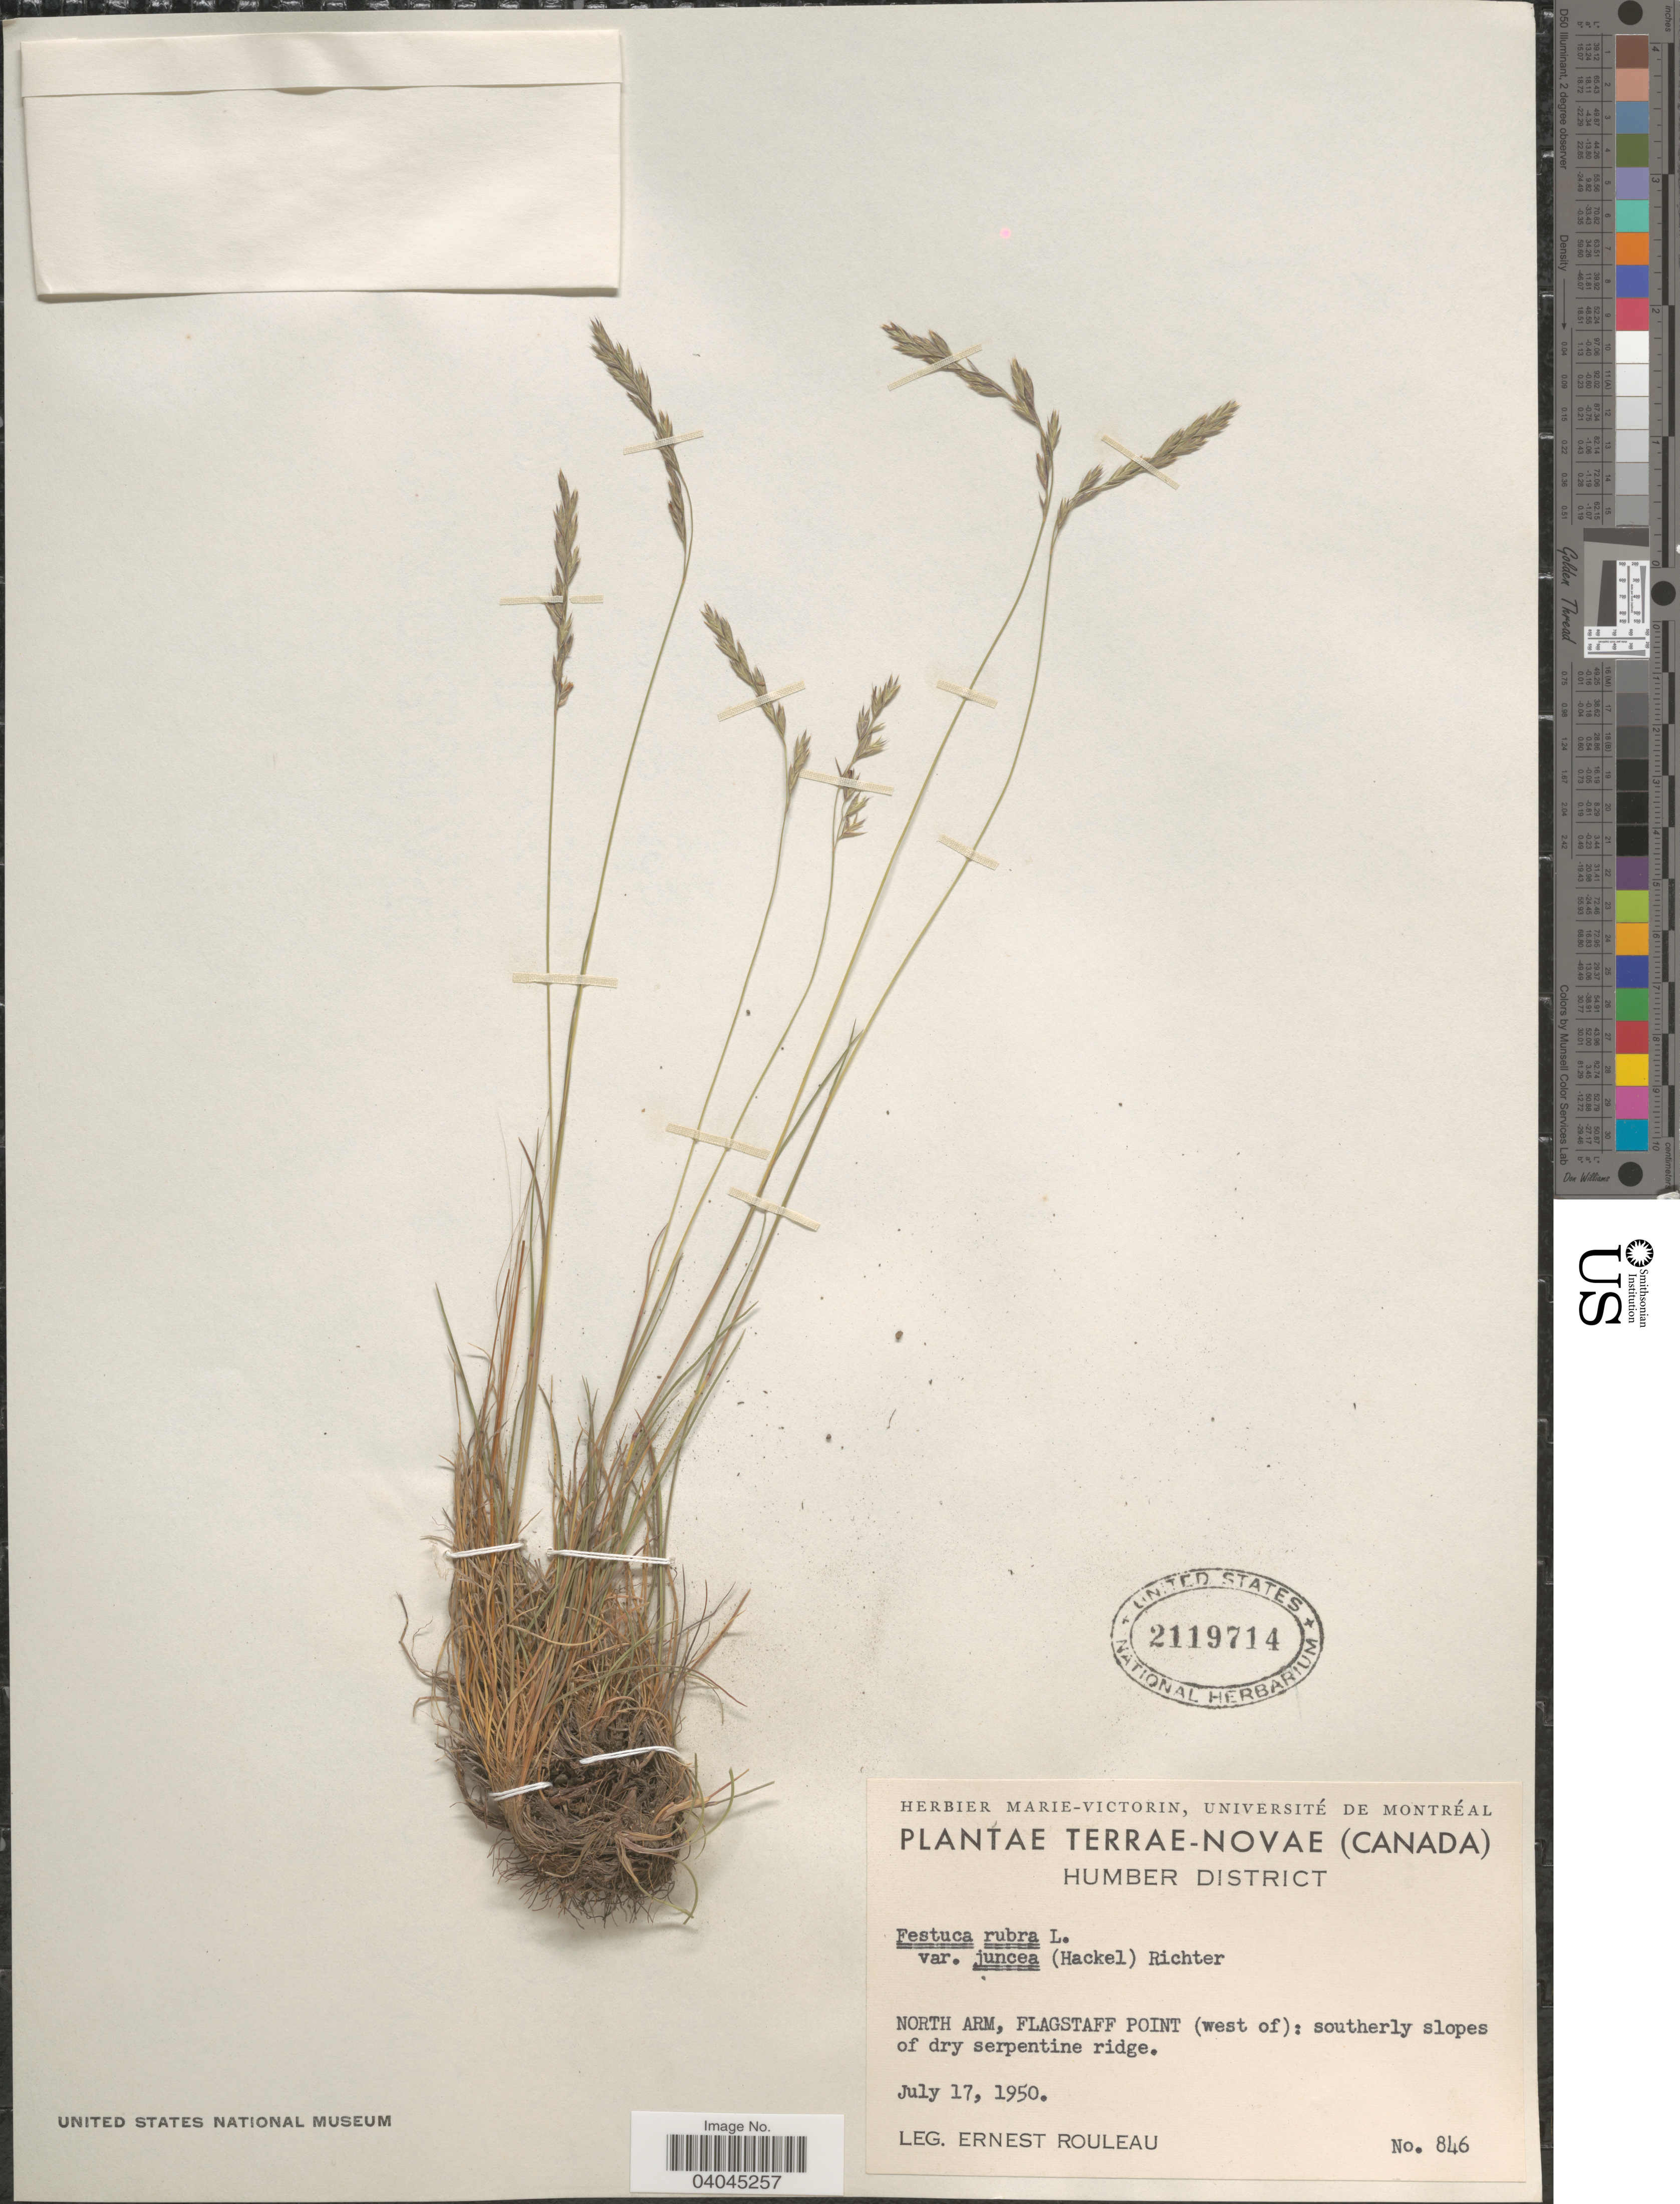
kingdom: Plantae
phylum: Tracheophyta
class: Liliopsida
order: Poales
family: Poaceae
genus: Festuca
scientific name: Festuca rubra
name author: L.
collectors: J. Rouleau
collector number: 846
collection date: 1950-07-17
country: Canada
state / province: Newfoundland and Labrador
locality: Terrae-Novae. Humber District. North Arm, Flagstaff Point (west of); southerly slopes of dry serpentine ridge.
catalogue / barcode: US 2119714